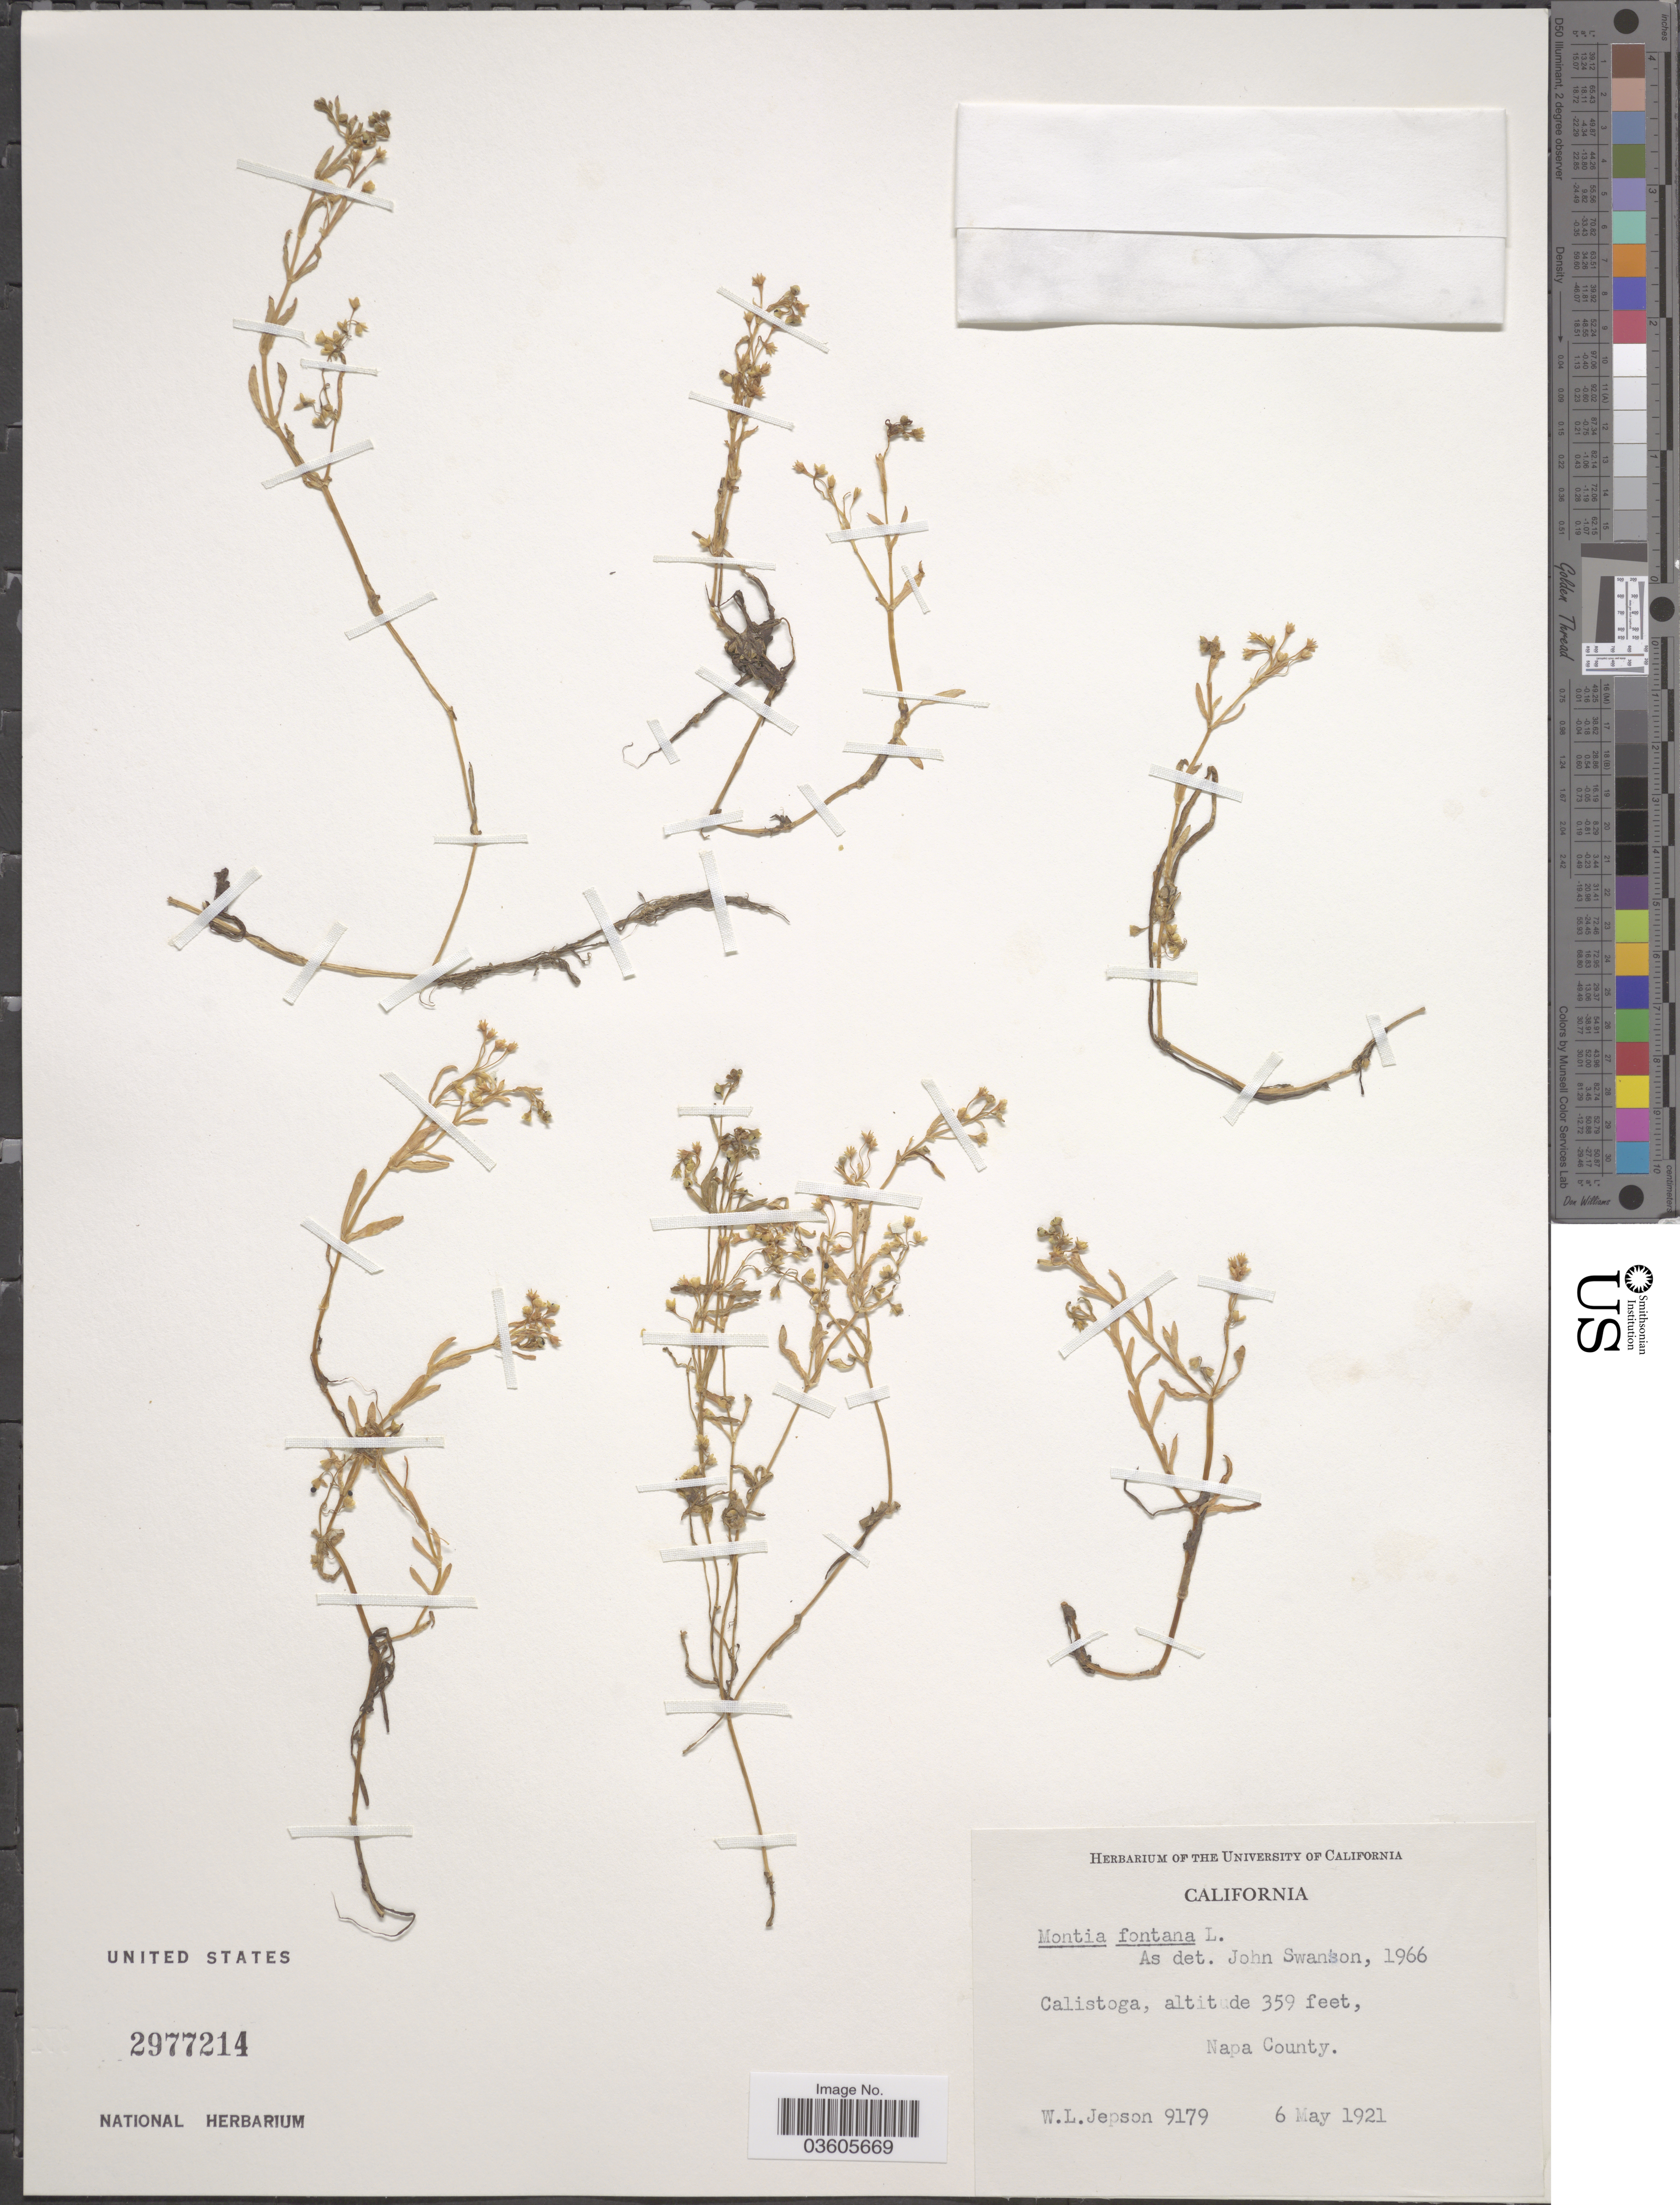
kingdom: Plantae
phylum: Tracheophyta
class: Magnoliopsida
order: Caryophyllales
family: Montiaceae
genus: Montia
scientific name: Montia fontana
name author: L.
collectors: W. L. Jepson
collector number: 9179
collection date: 1921-05-06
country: United States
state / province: California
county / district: Napa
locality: Calistoga. Napa County.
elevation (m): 109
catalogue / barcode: US 2977214